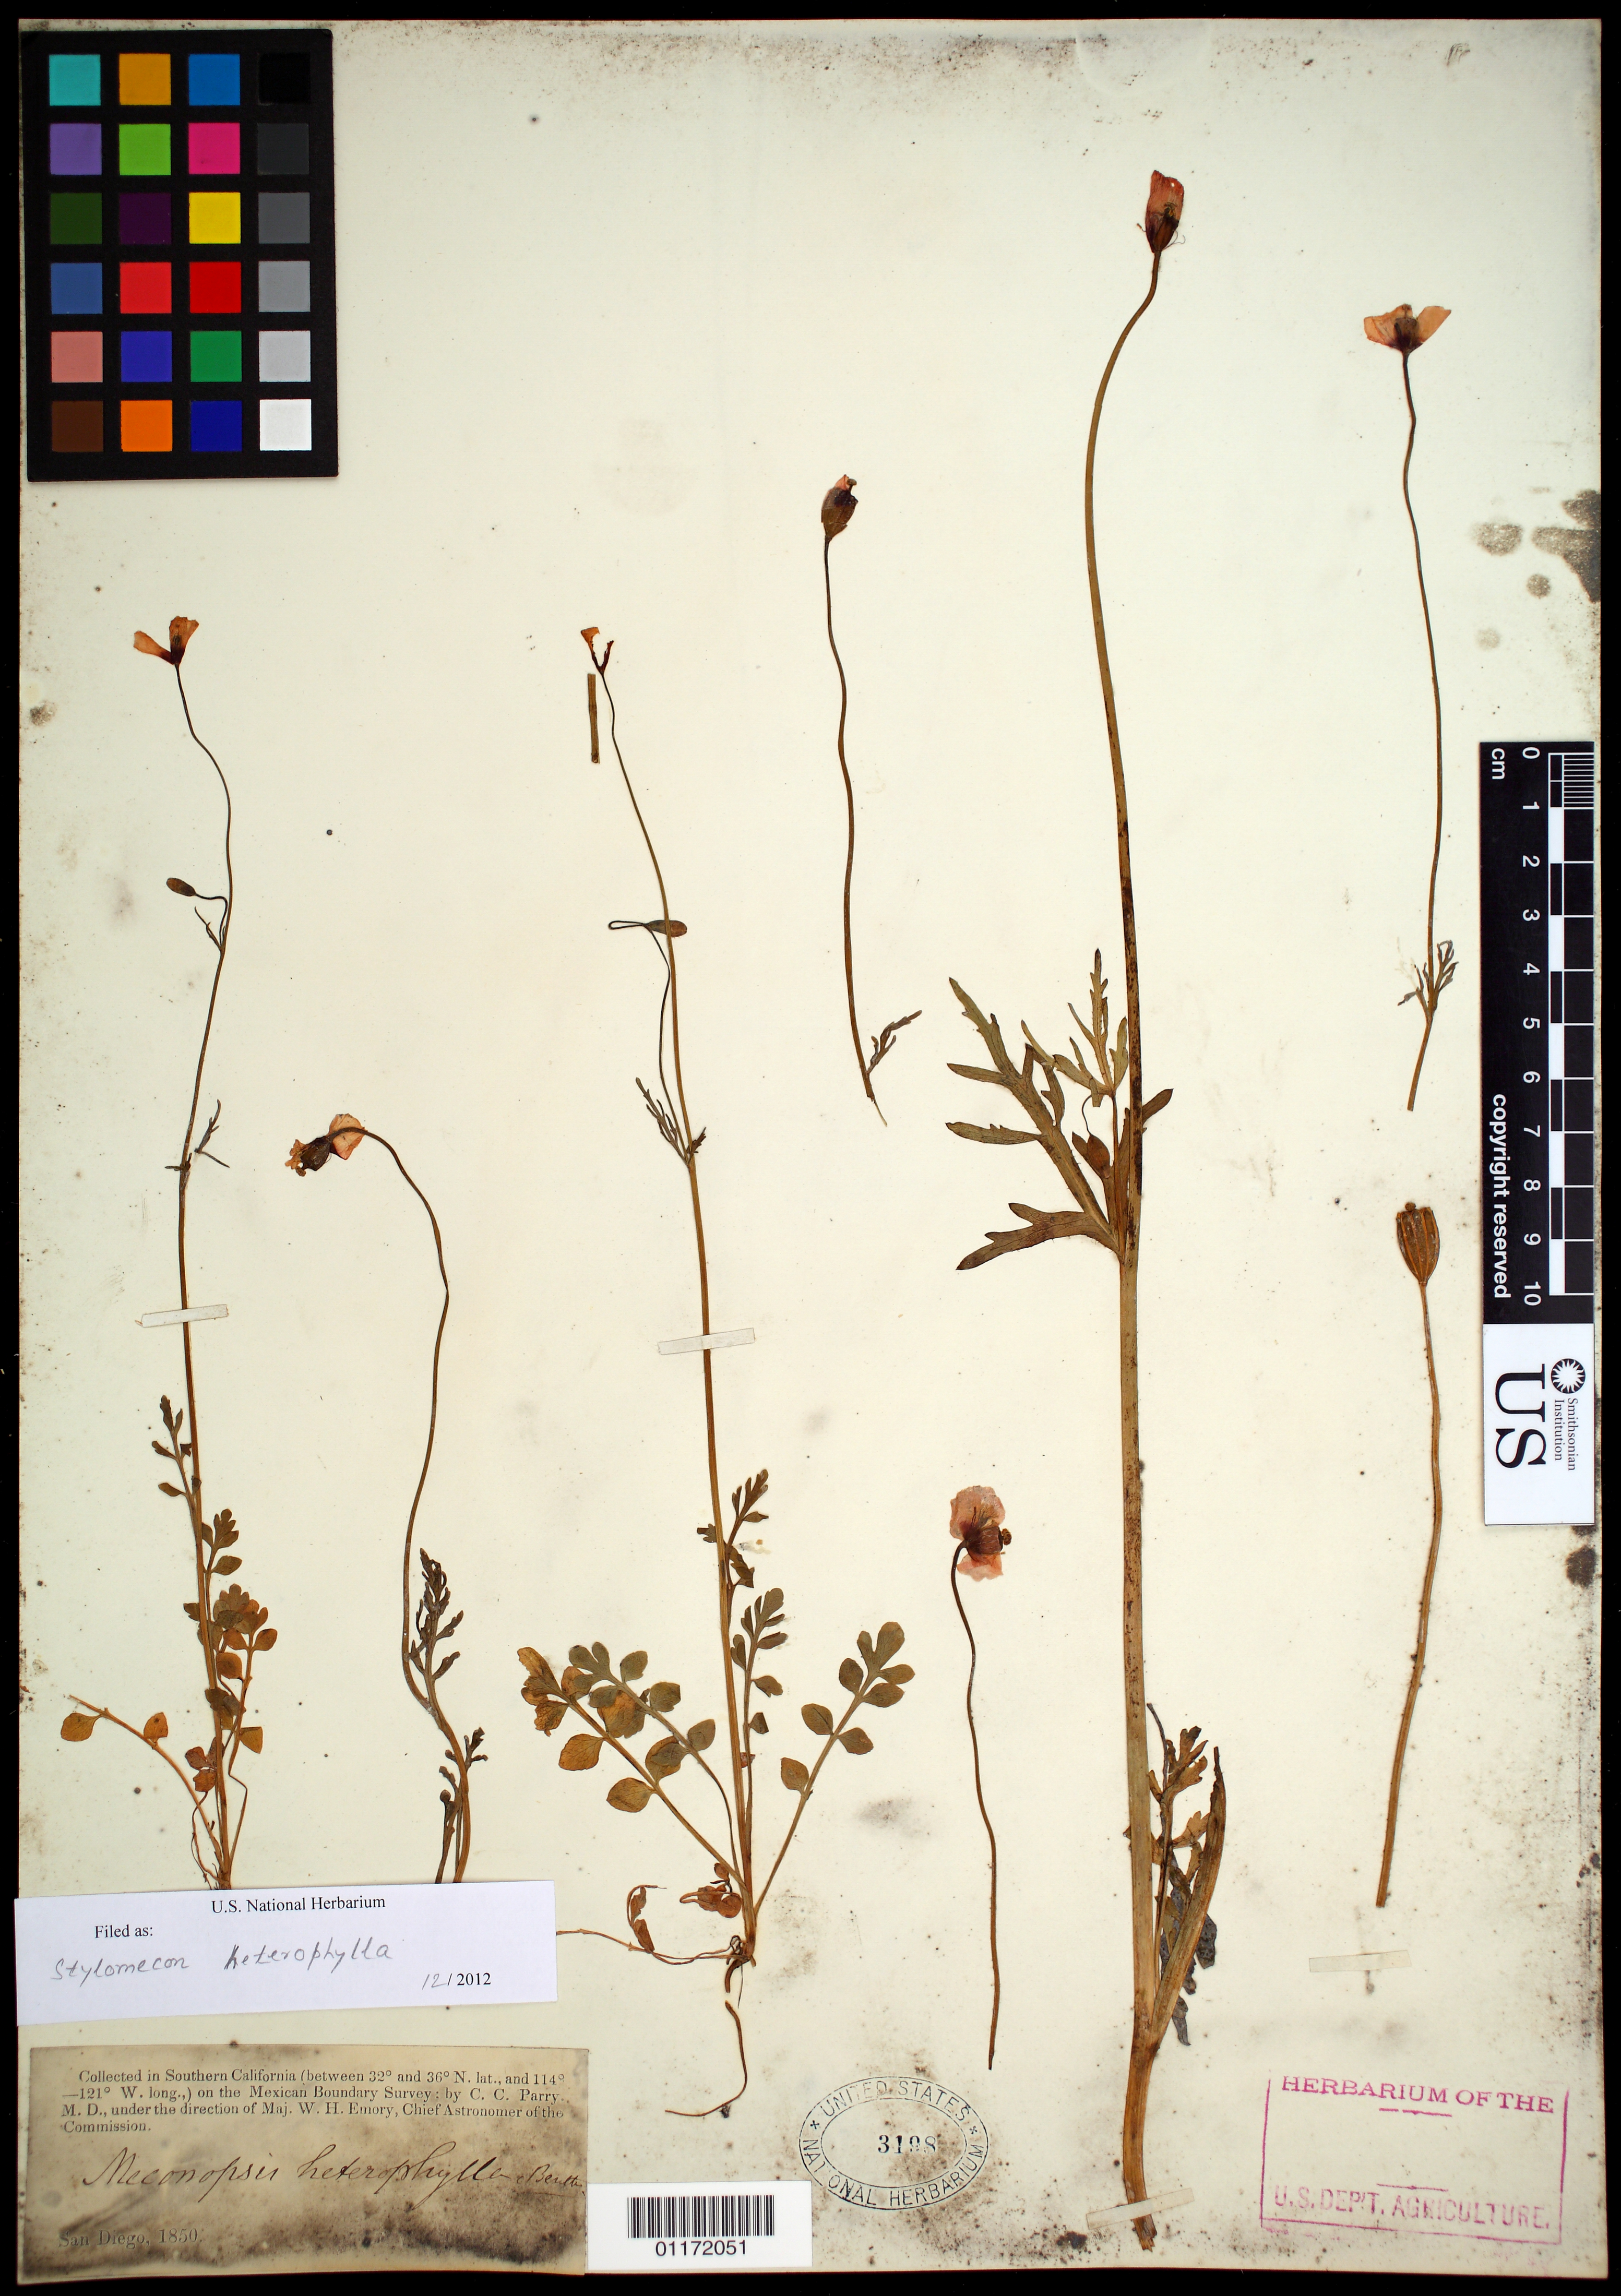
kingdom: Plantae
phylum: Tracheophyta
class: Magnoliopsida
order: Ranunculales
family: Papaveraceae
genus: Papaver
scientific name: Papaver heterophyllum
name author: (Benth.) Greene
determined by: Strong, M. T., (US), Smithsonian Institution - National Museum of Natural History (UNITED STATES)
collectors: C. C. Parry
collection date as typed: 1850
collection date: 1850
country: United States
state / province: California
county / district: San Diego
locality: San Diego, Southern California.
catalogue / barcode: US 3198